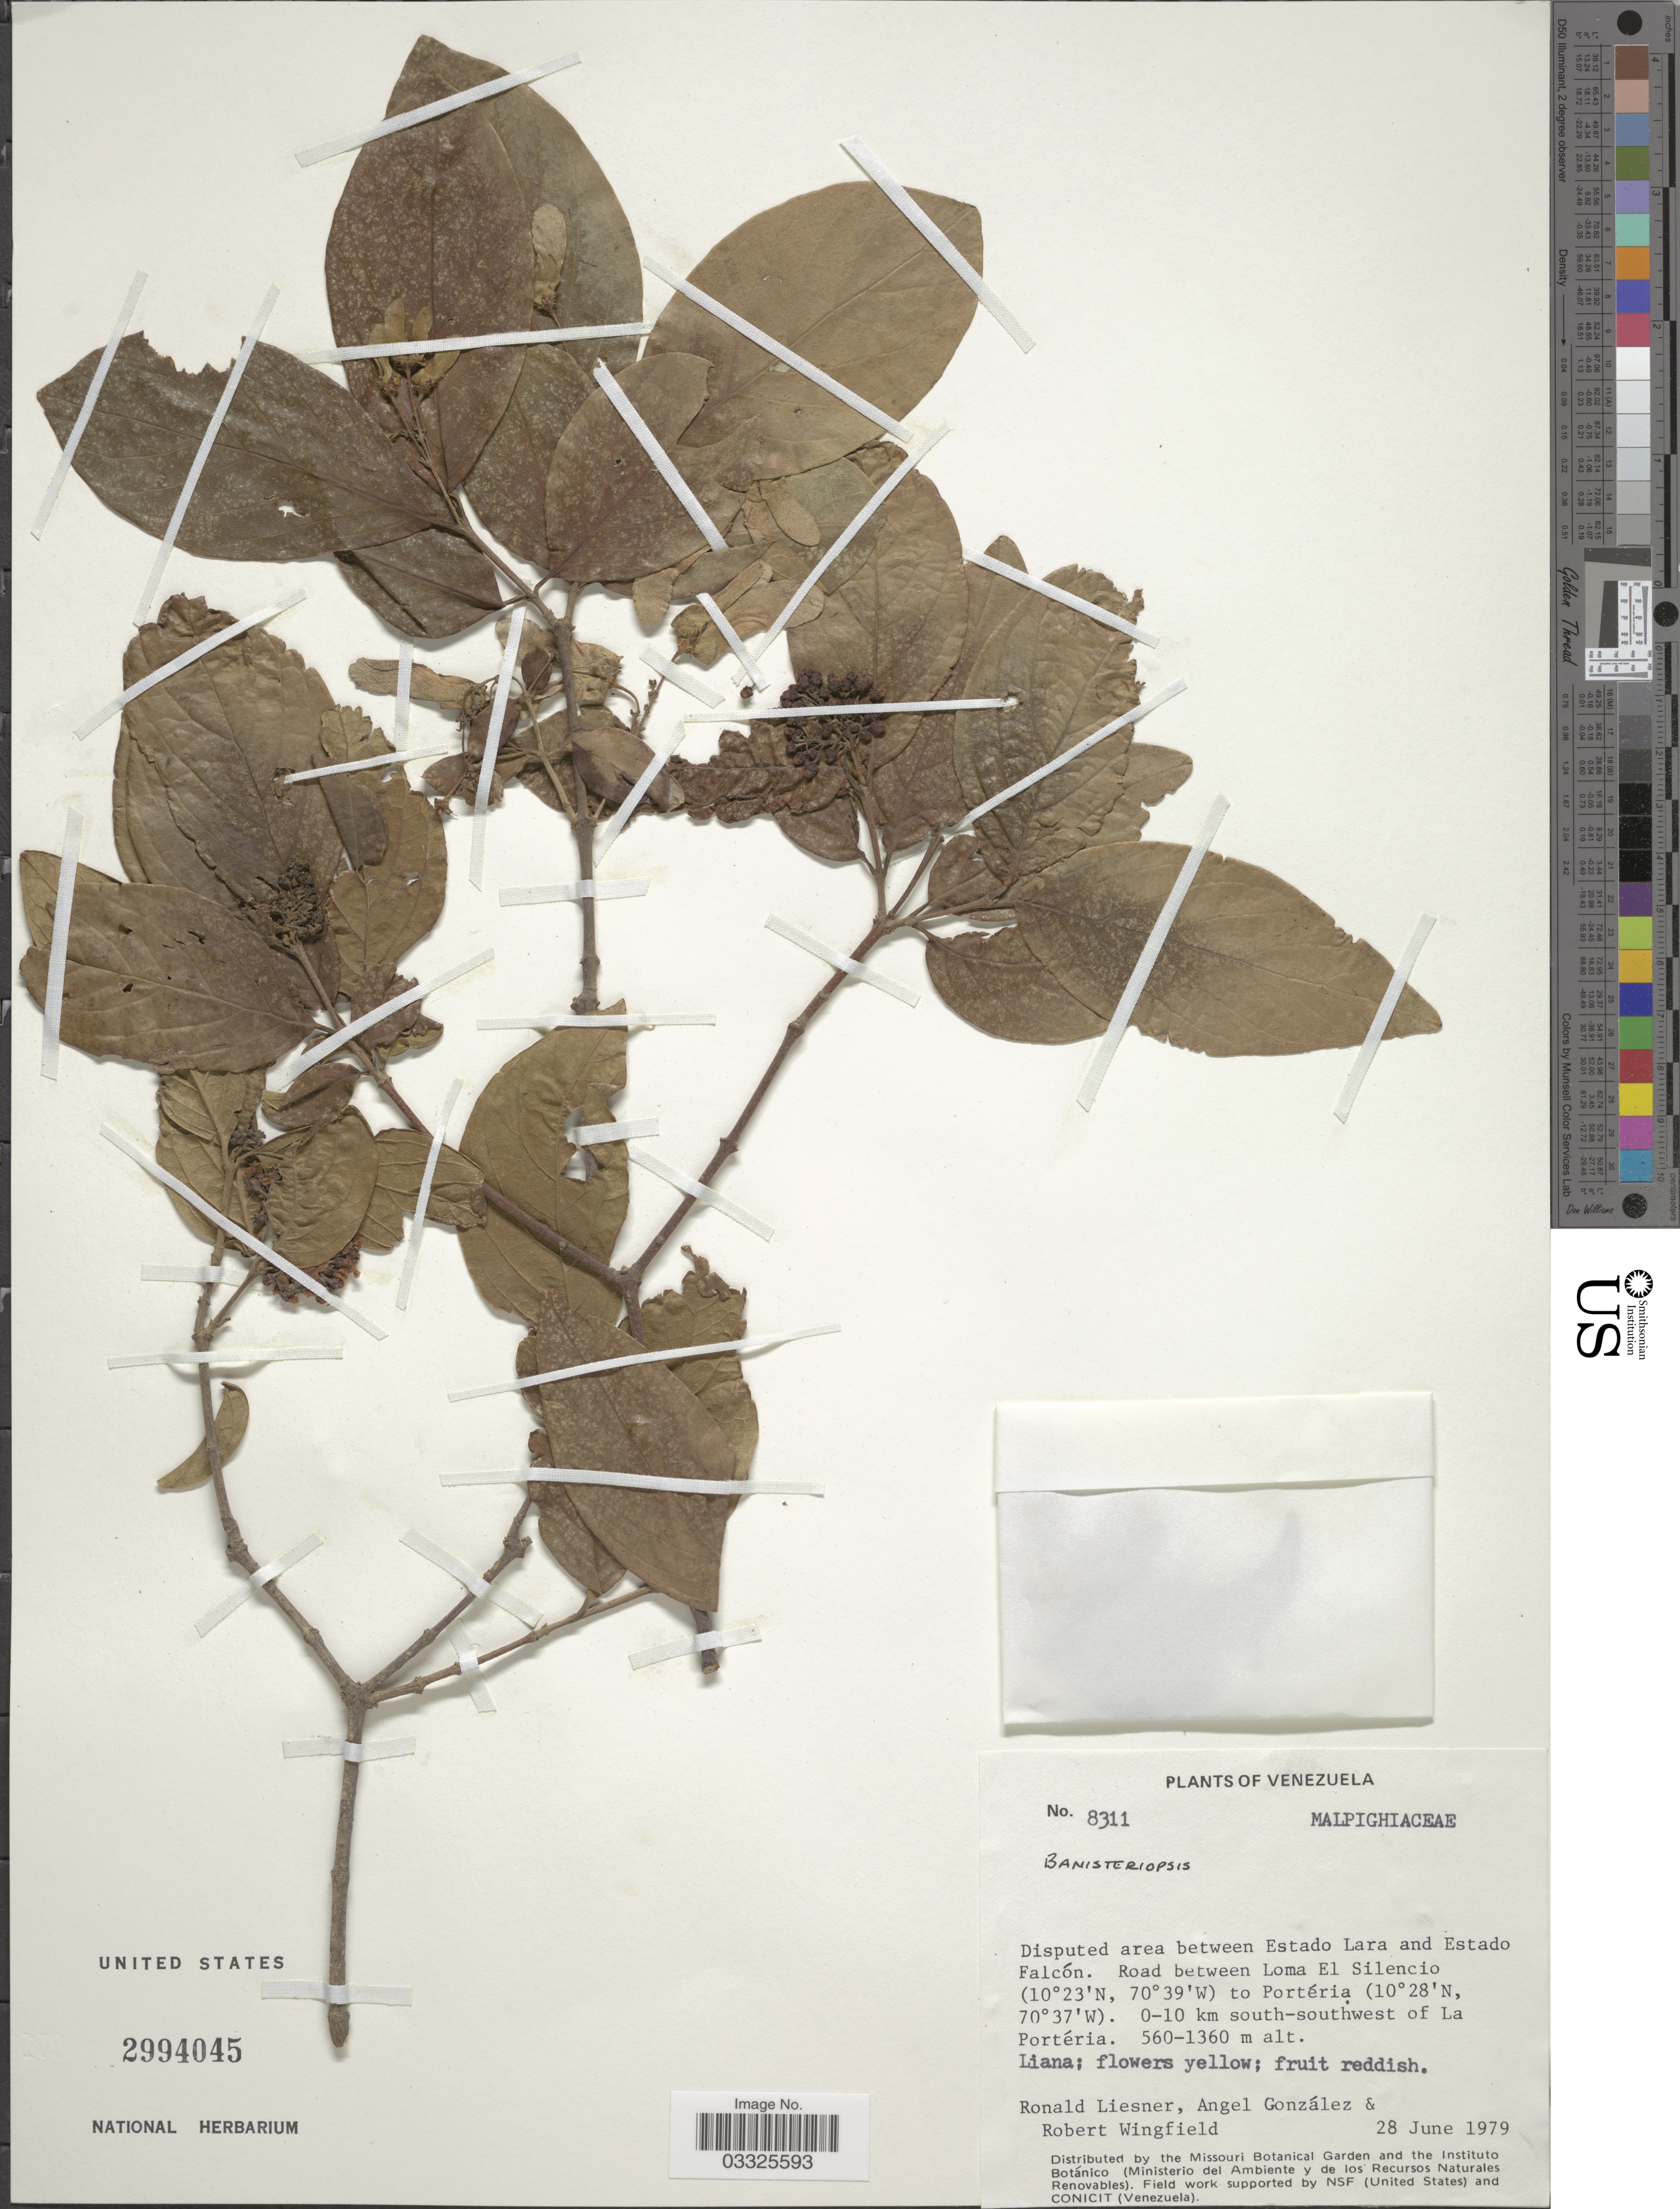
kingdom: Plantae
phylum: Tracheophyta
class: Magnoliopsida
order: Malpighiales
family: Malpighiaceae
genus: Banisteriopsis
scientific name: Banisteriopsis sp.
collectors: R. L. Liesner, A. C. González & R. C. Wingfield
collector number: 8311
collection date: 1979-06-28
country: Venezuela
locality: Disputed area between Estado Lara and Estado Falcón. Road between Loma El Silencio to Portéria. 0-10 km south-southwest of La Portéria.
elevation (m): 560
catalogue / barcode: US 2994045